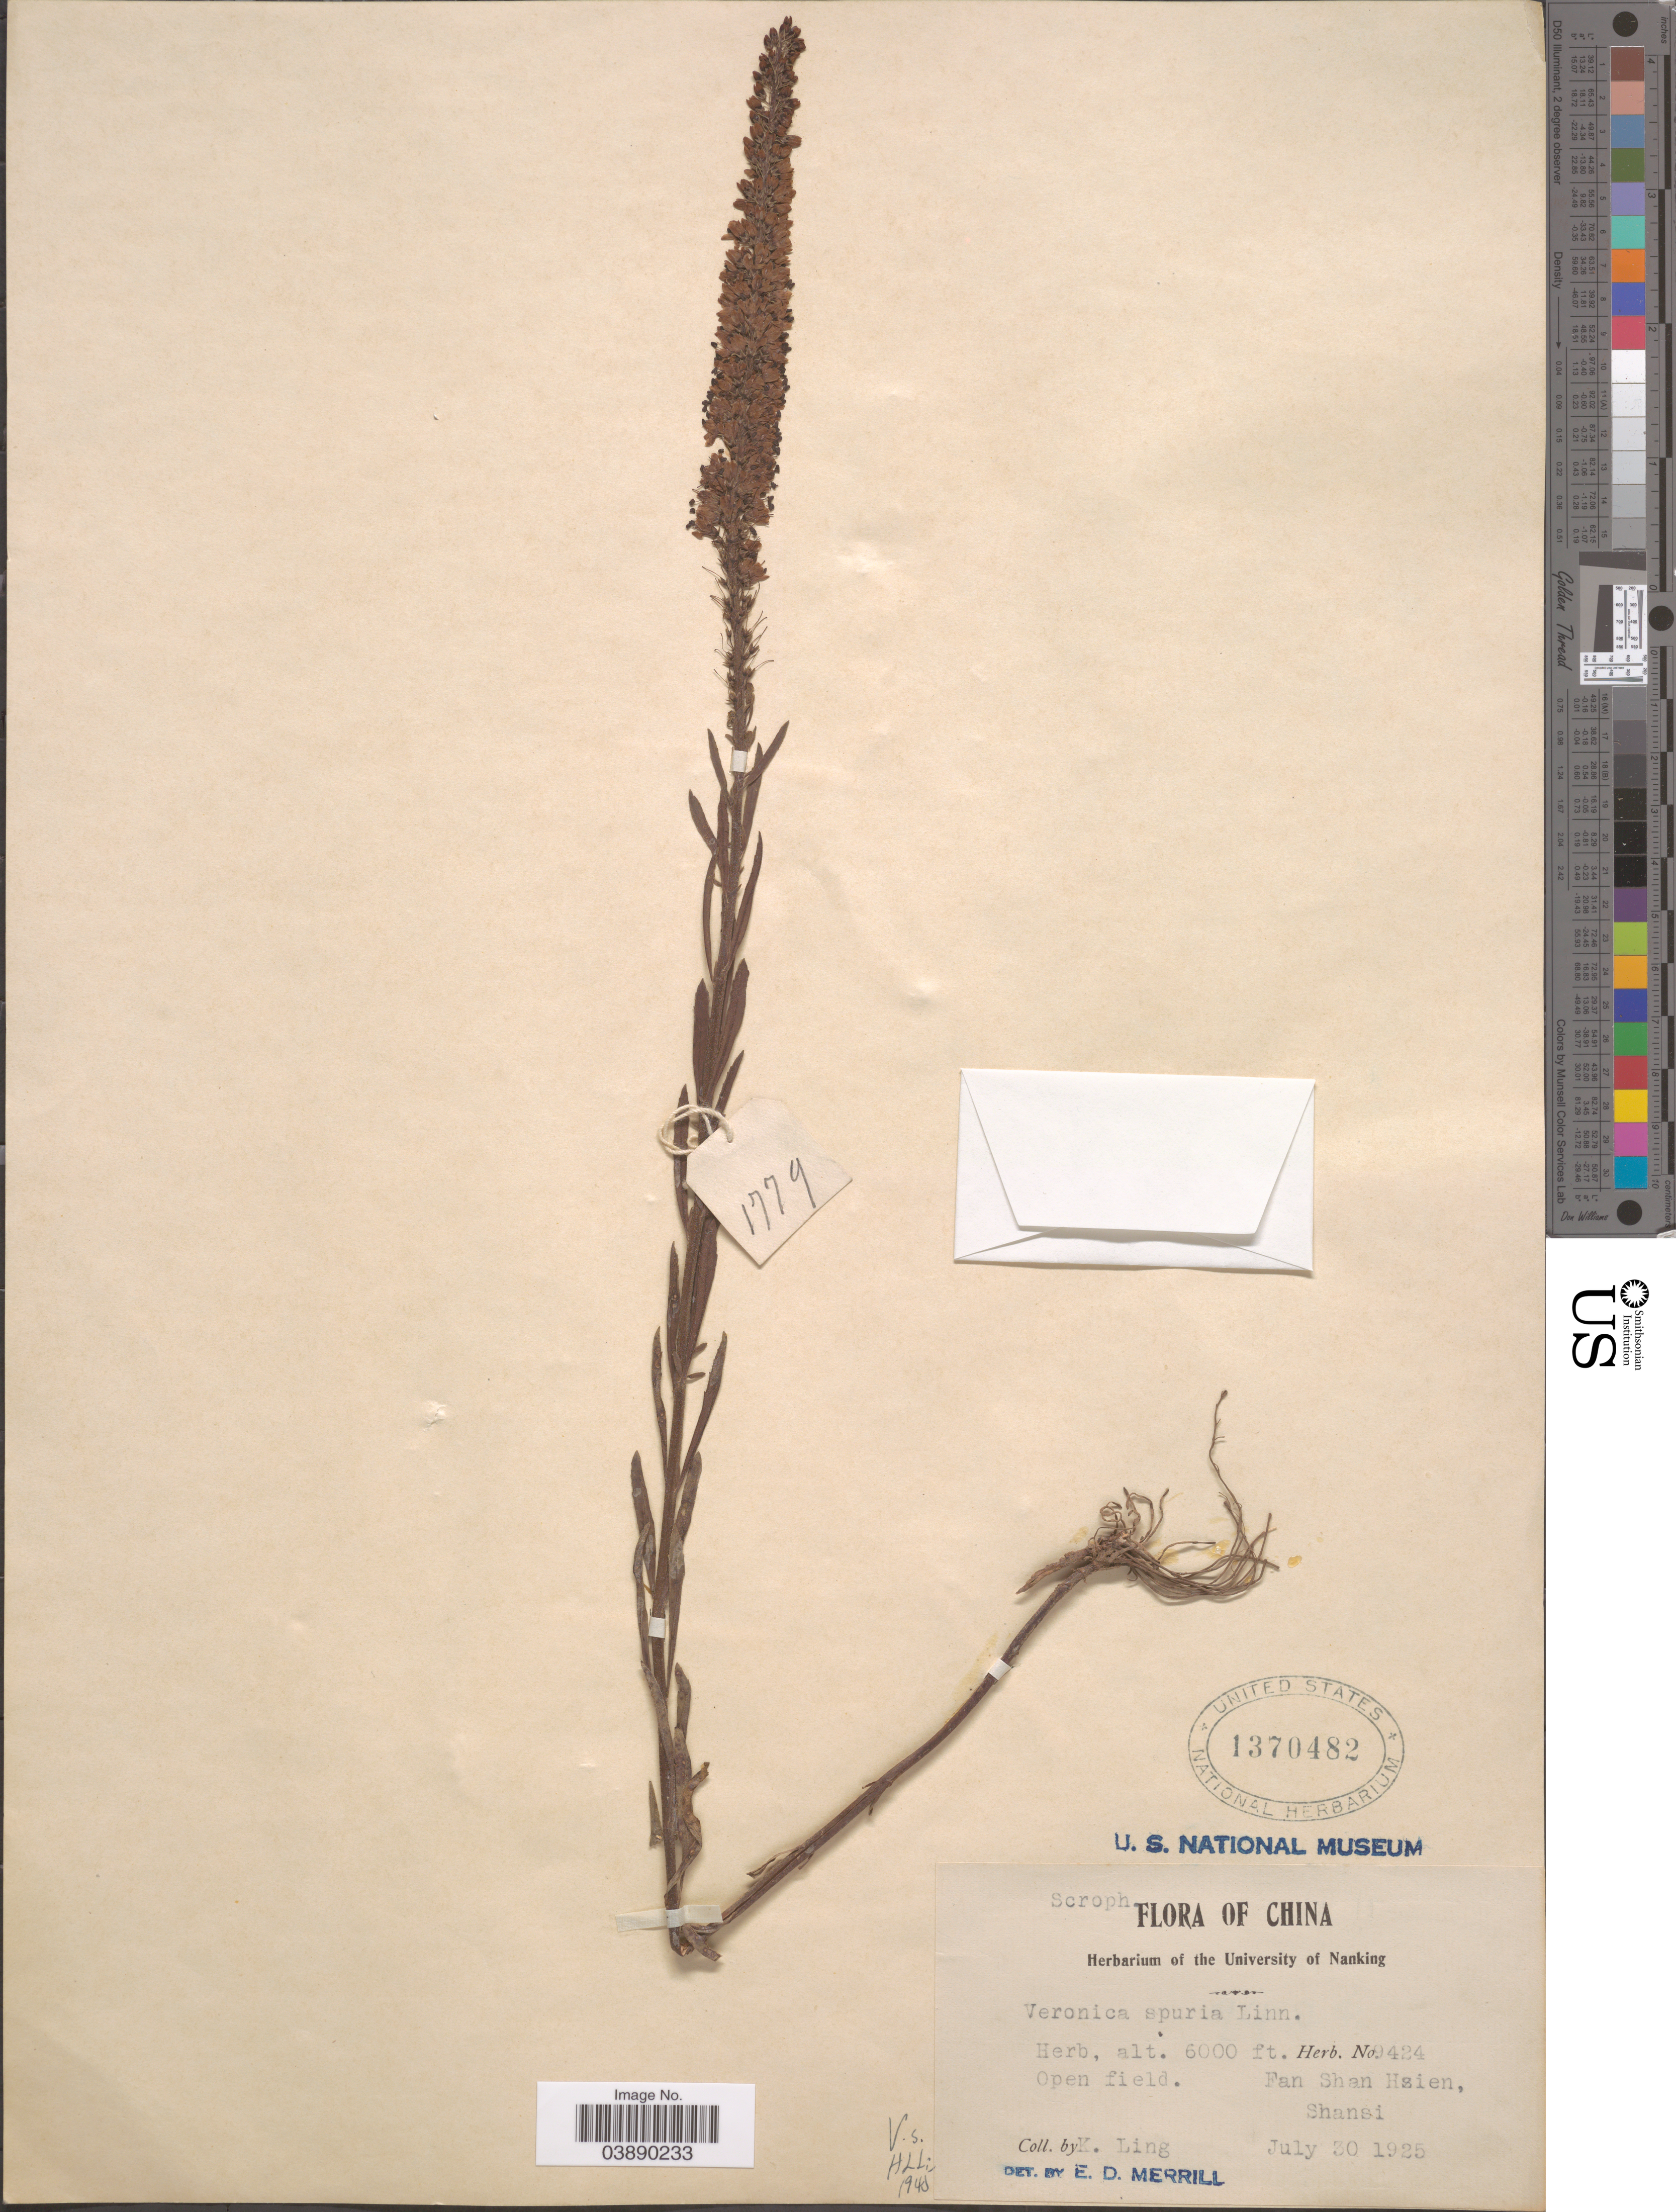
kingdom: Plantae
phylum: Tracheophyta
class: Magnoliopsida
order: Lamiales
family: Plantaginaceae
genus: Veronica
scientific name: Veronica linariifolia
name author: Pall. ex Link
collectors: K. Ling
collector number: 9424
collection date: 1925-07-30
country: China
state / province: Shanxi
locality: Fan Shan Hsien, Shansi.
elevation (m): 1829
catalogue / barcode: US 1370482